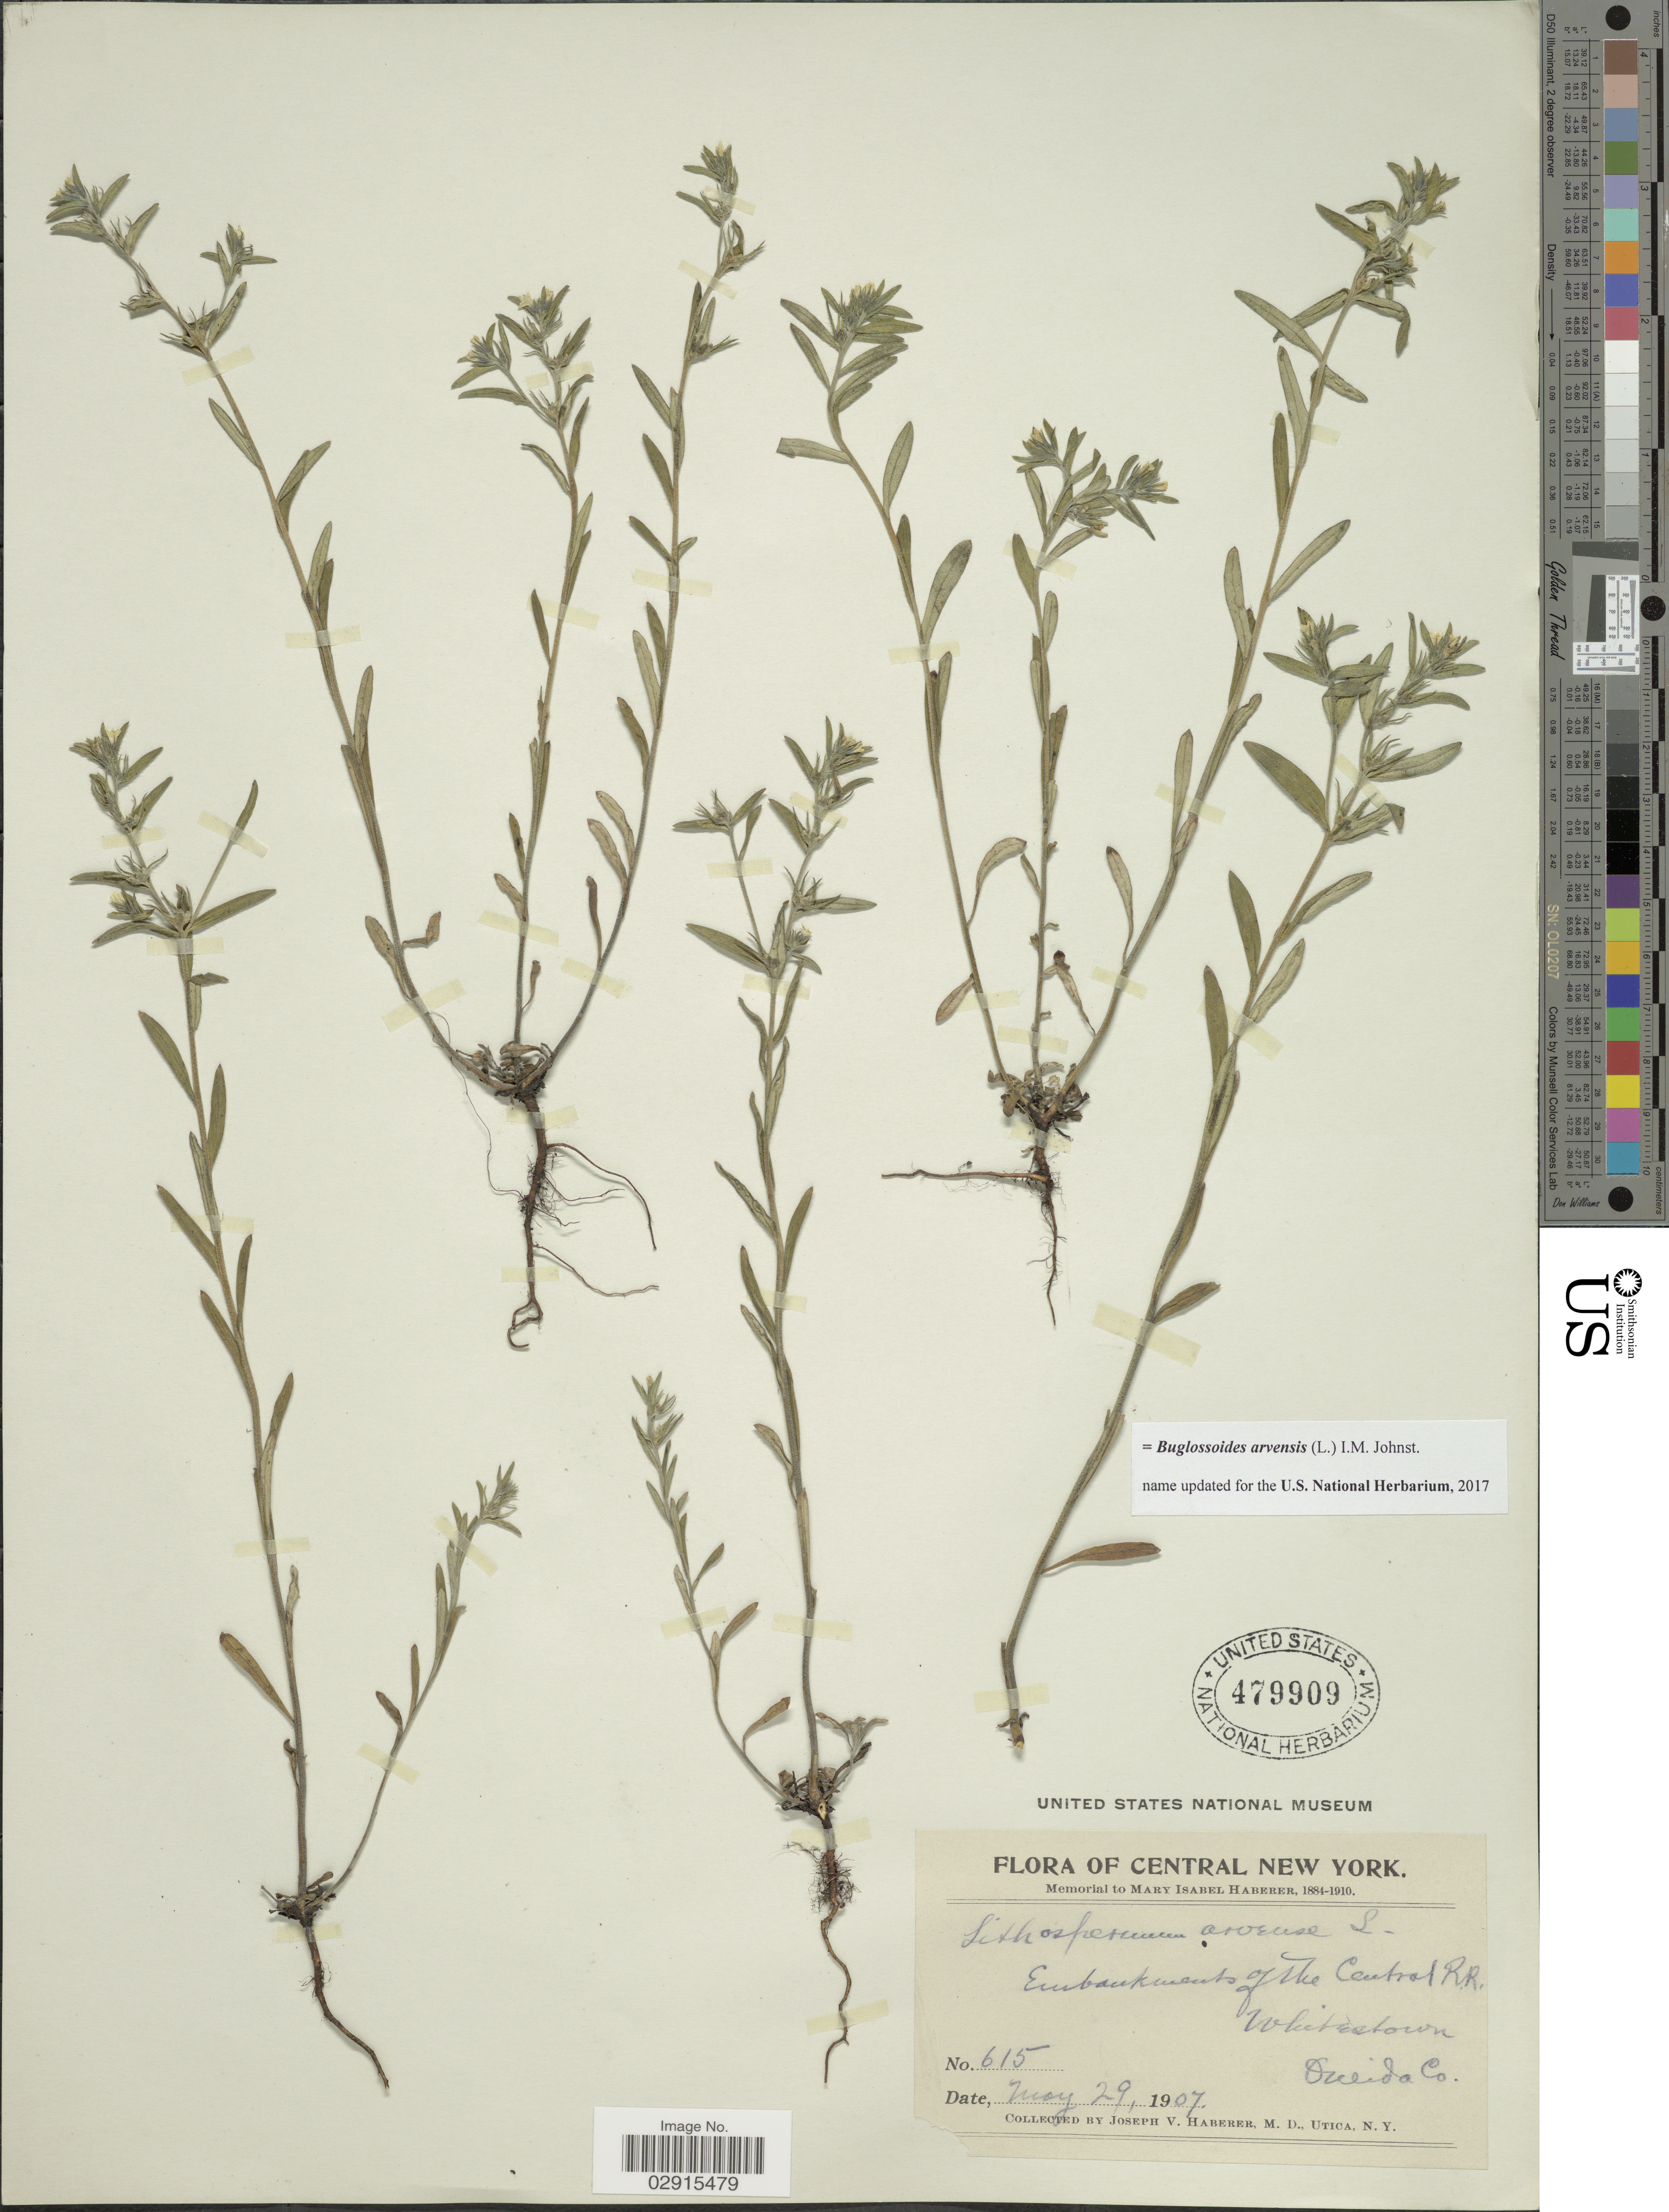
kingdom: Plantae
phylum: Tracheophyta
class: Magnoliopsida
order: Boraginales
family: Boraginaceae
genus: Buglossoides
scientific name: Buglossoides arvensis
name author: (L.) I.M. Johnst.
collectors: J. V. Haberer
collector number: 615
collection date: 1907-05-29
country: United States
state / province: New York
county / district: Oneida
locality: Central New York, Embankments of the Central R.R., Whitestown., Oneida Co.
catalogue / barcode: US 479909